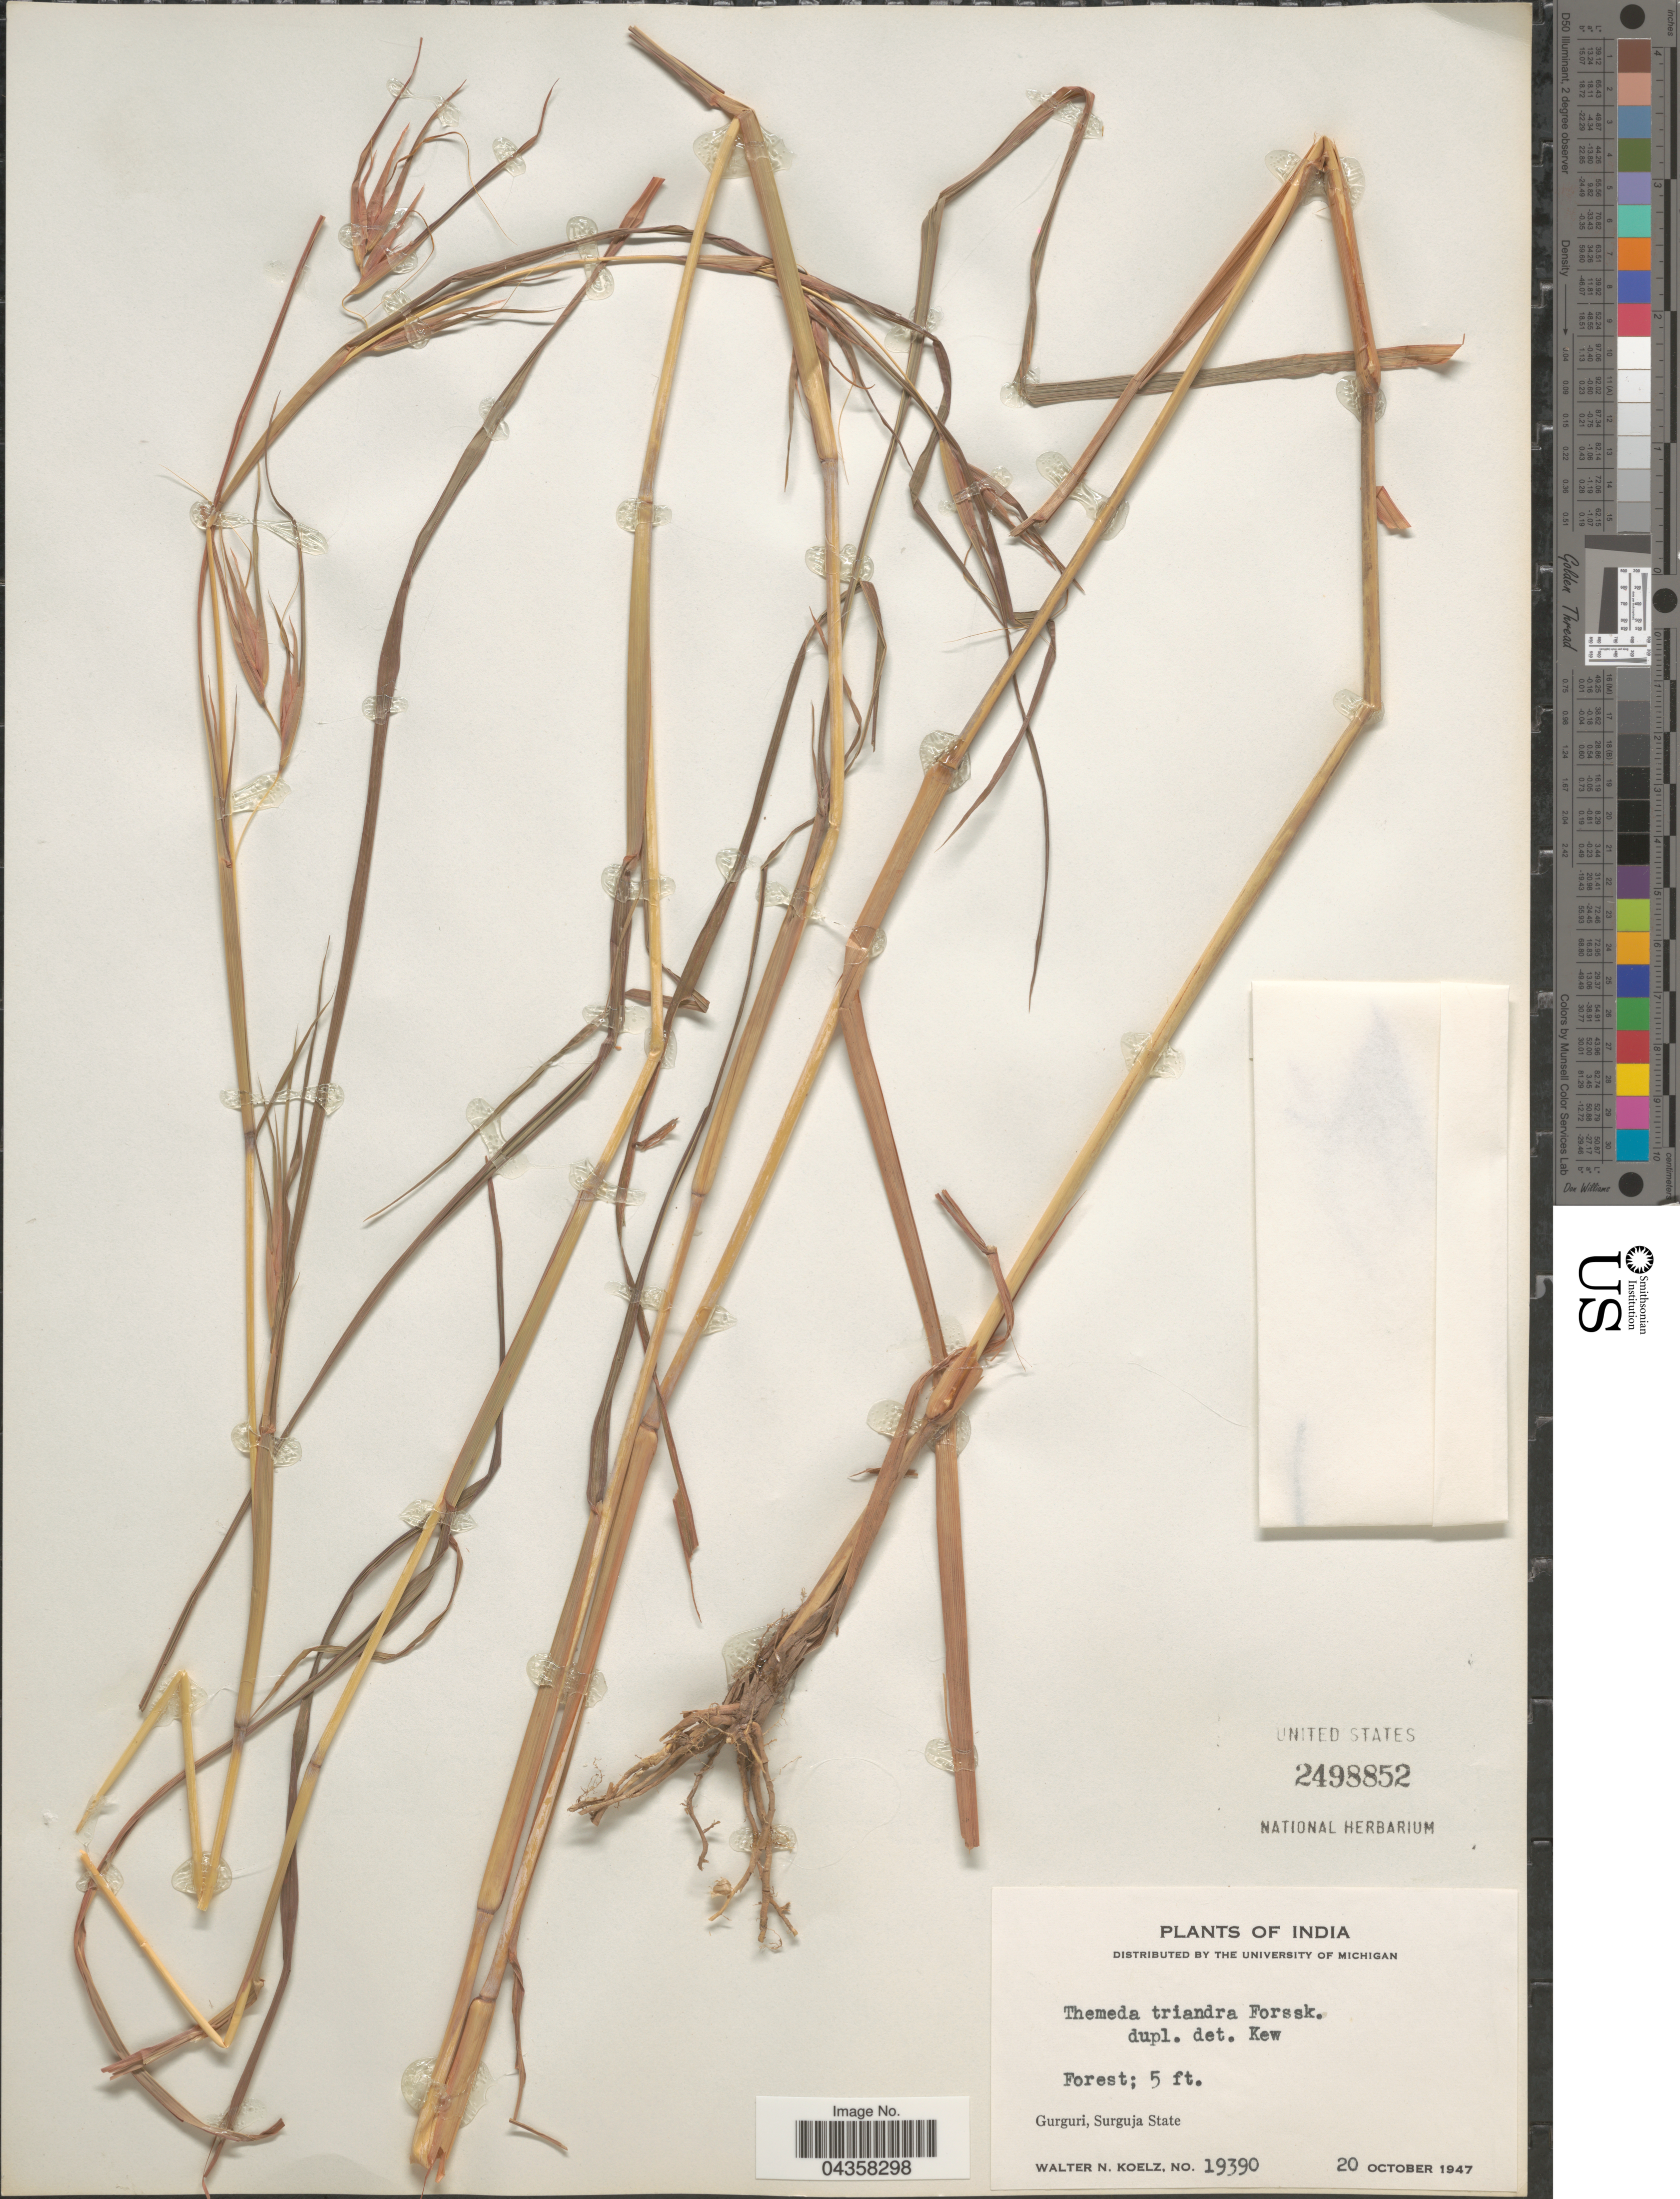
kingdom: Plantae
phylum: Tracheophyta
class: Liliopsida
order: Poales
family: Poaceae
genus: Themeda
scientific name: Themeda triandra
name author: Forssk.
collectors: W. N. Koelz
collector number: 19390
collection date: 1947-10-20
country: India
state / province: Chhattisgarh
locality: Gurguri, Surguja State.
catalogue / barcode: US 2498852